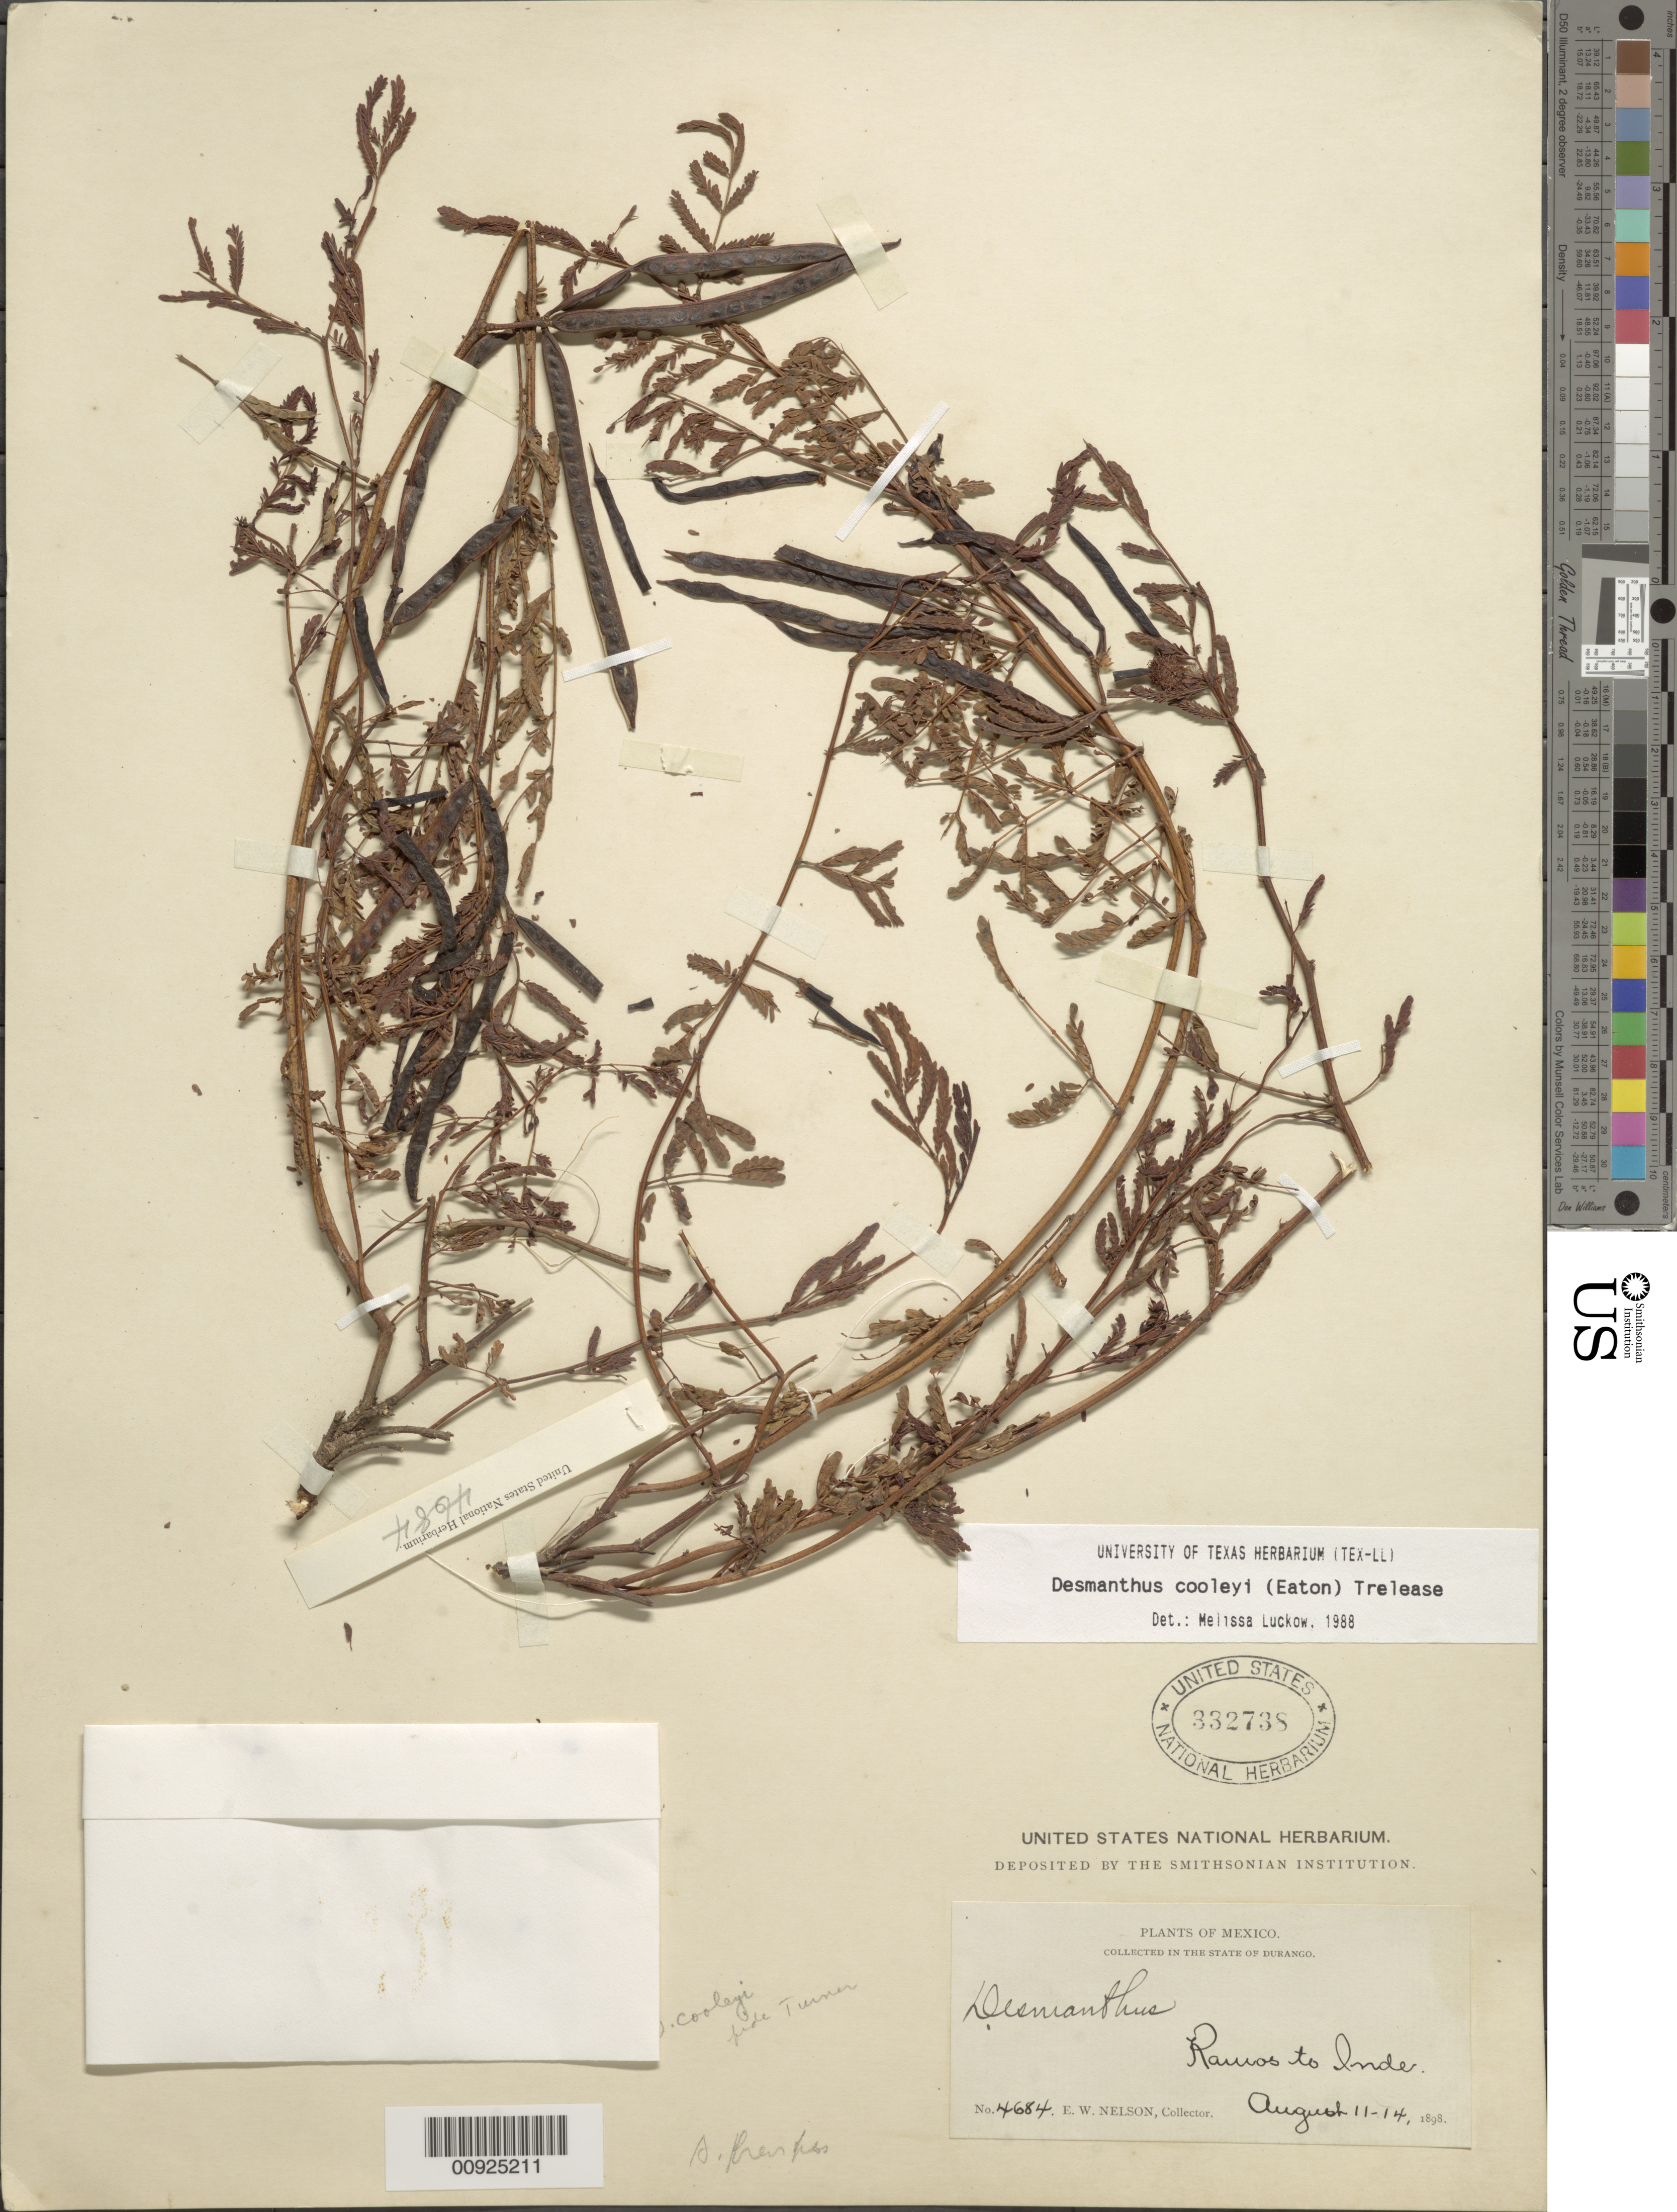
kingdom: Plantae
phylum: Tracheophyta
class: Magnoliopsida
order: Fabales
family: Fabaceae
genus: Desmanthus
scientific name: Desmanthus cooleyi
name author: (Eaton) Trel.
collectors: E. W. Nelson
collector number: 4684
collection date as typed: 11 Aug 1898 to 14 Aug 1898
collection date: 1898-08-11/1898-08-14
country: Mexico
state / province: Durango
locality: Ramos to Inde.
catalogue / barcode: US 332738